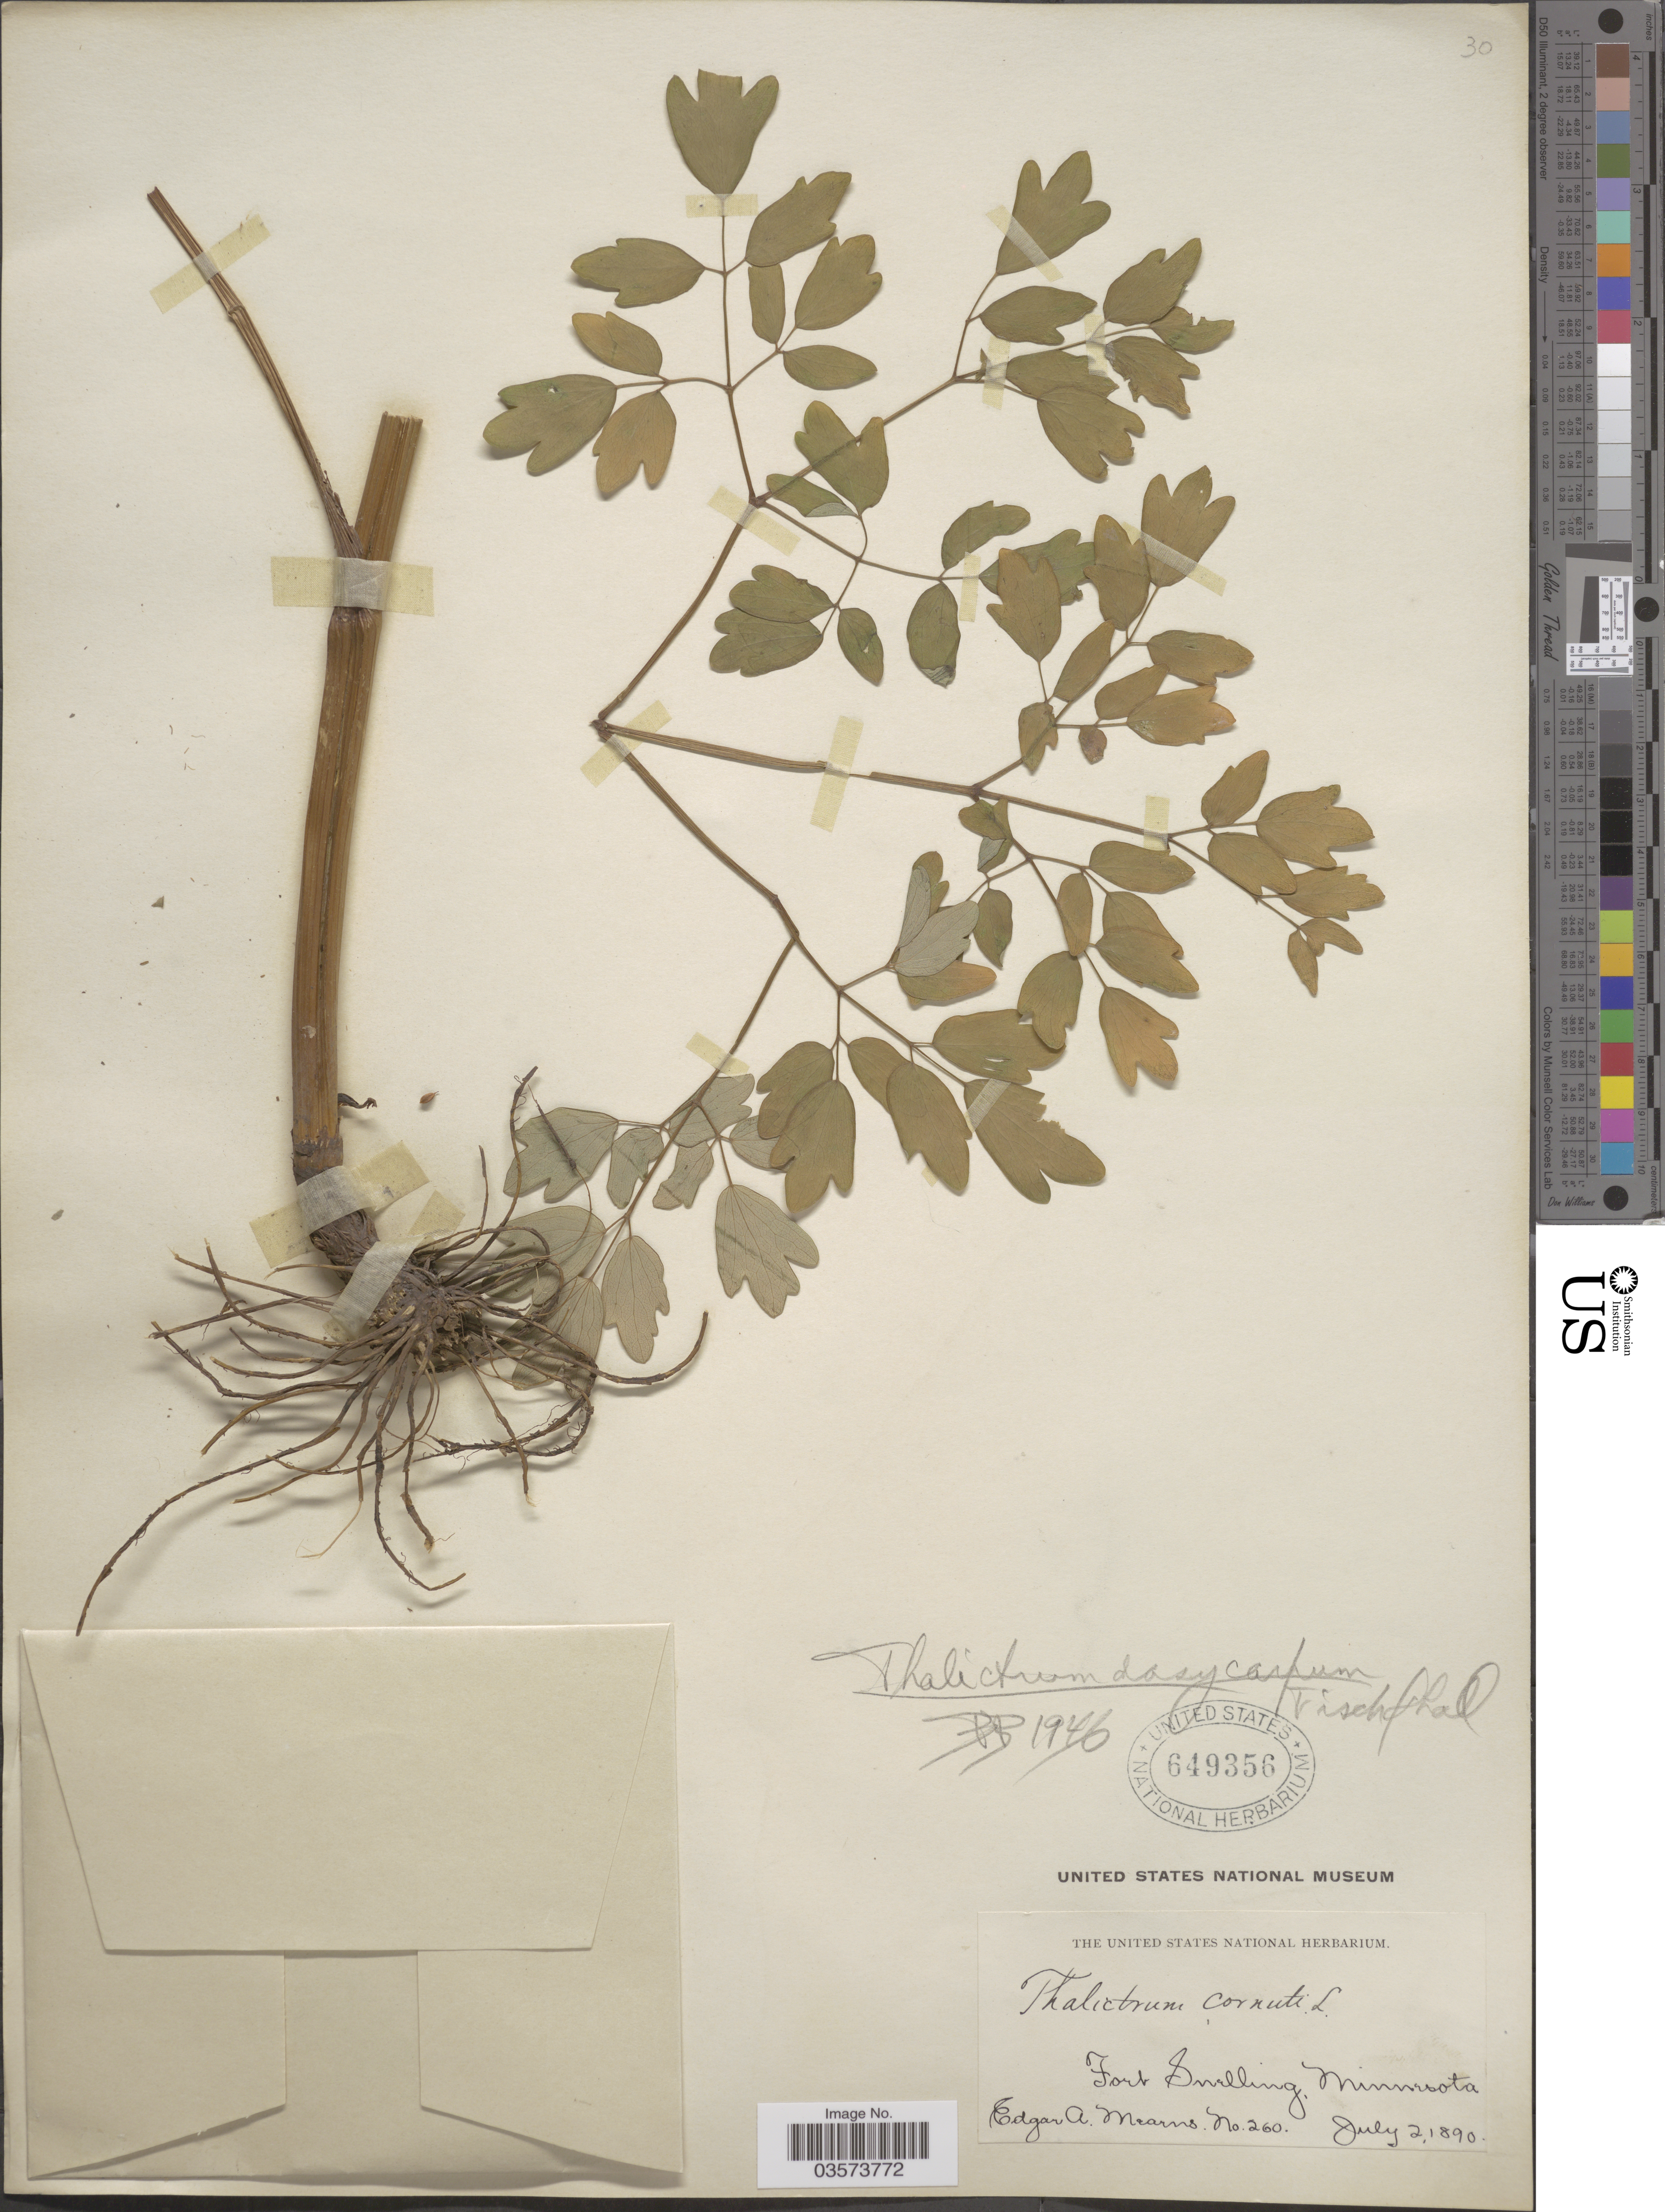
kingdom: Plantae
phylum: Tracheophyta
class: Magnoliopsida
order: Ranunculales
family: Ranunculaceae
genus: Thalictrum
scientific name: Thalictrum dasycarpum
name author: Fisch. & Avé-Lall.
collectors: E. A. Mearns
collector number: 260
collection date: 1890-07-02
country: United States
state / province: Minnesota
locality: Fort Snelling.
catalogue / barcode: US 649356